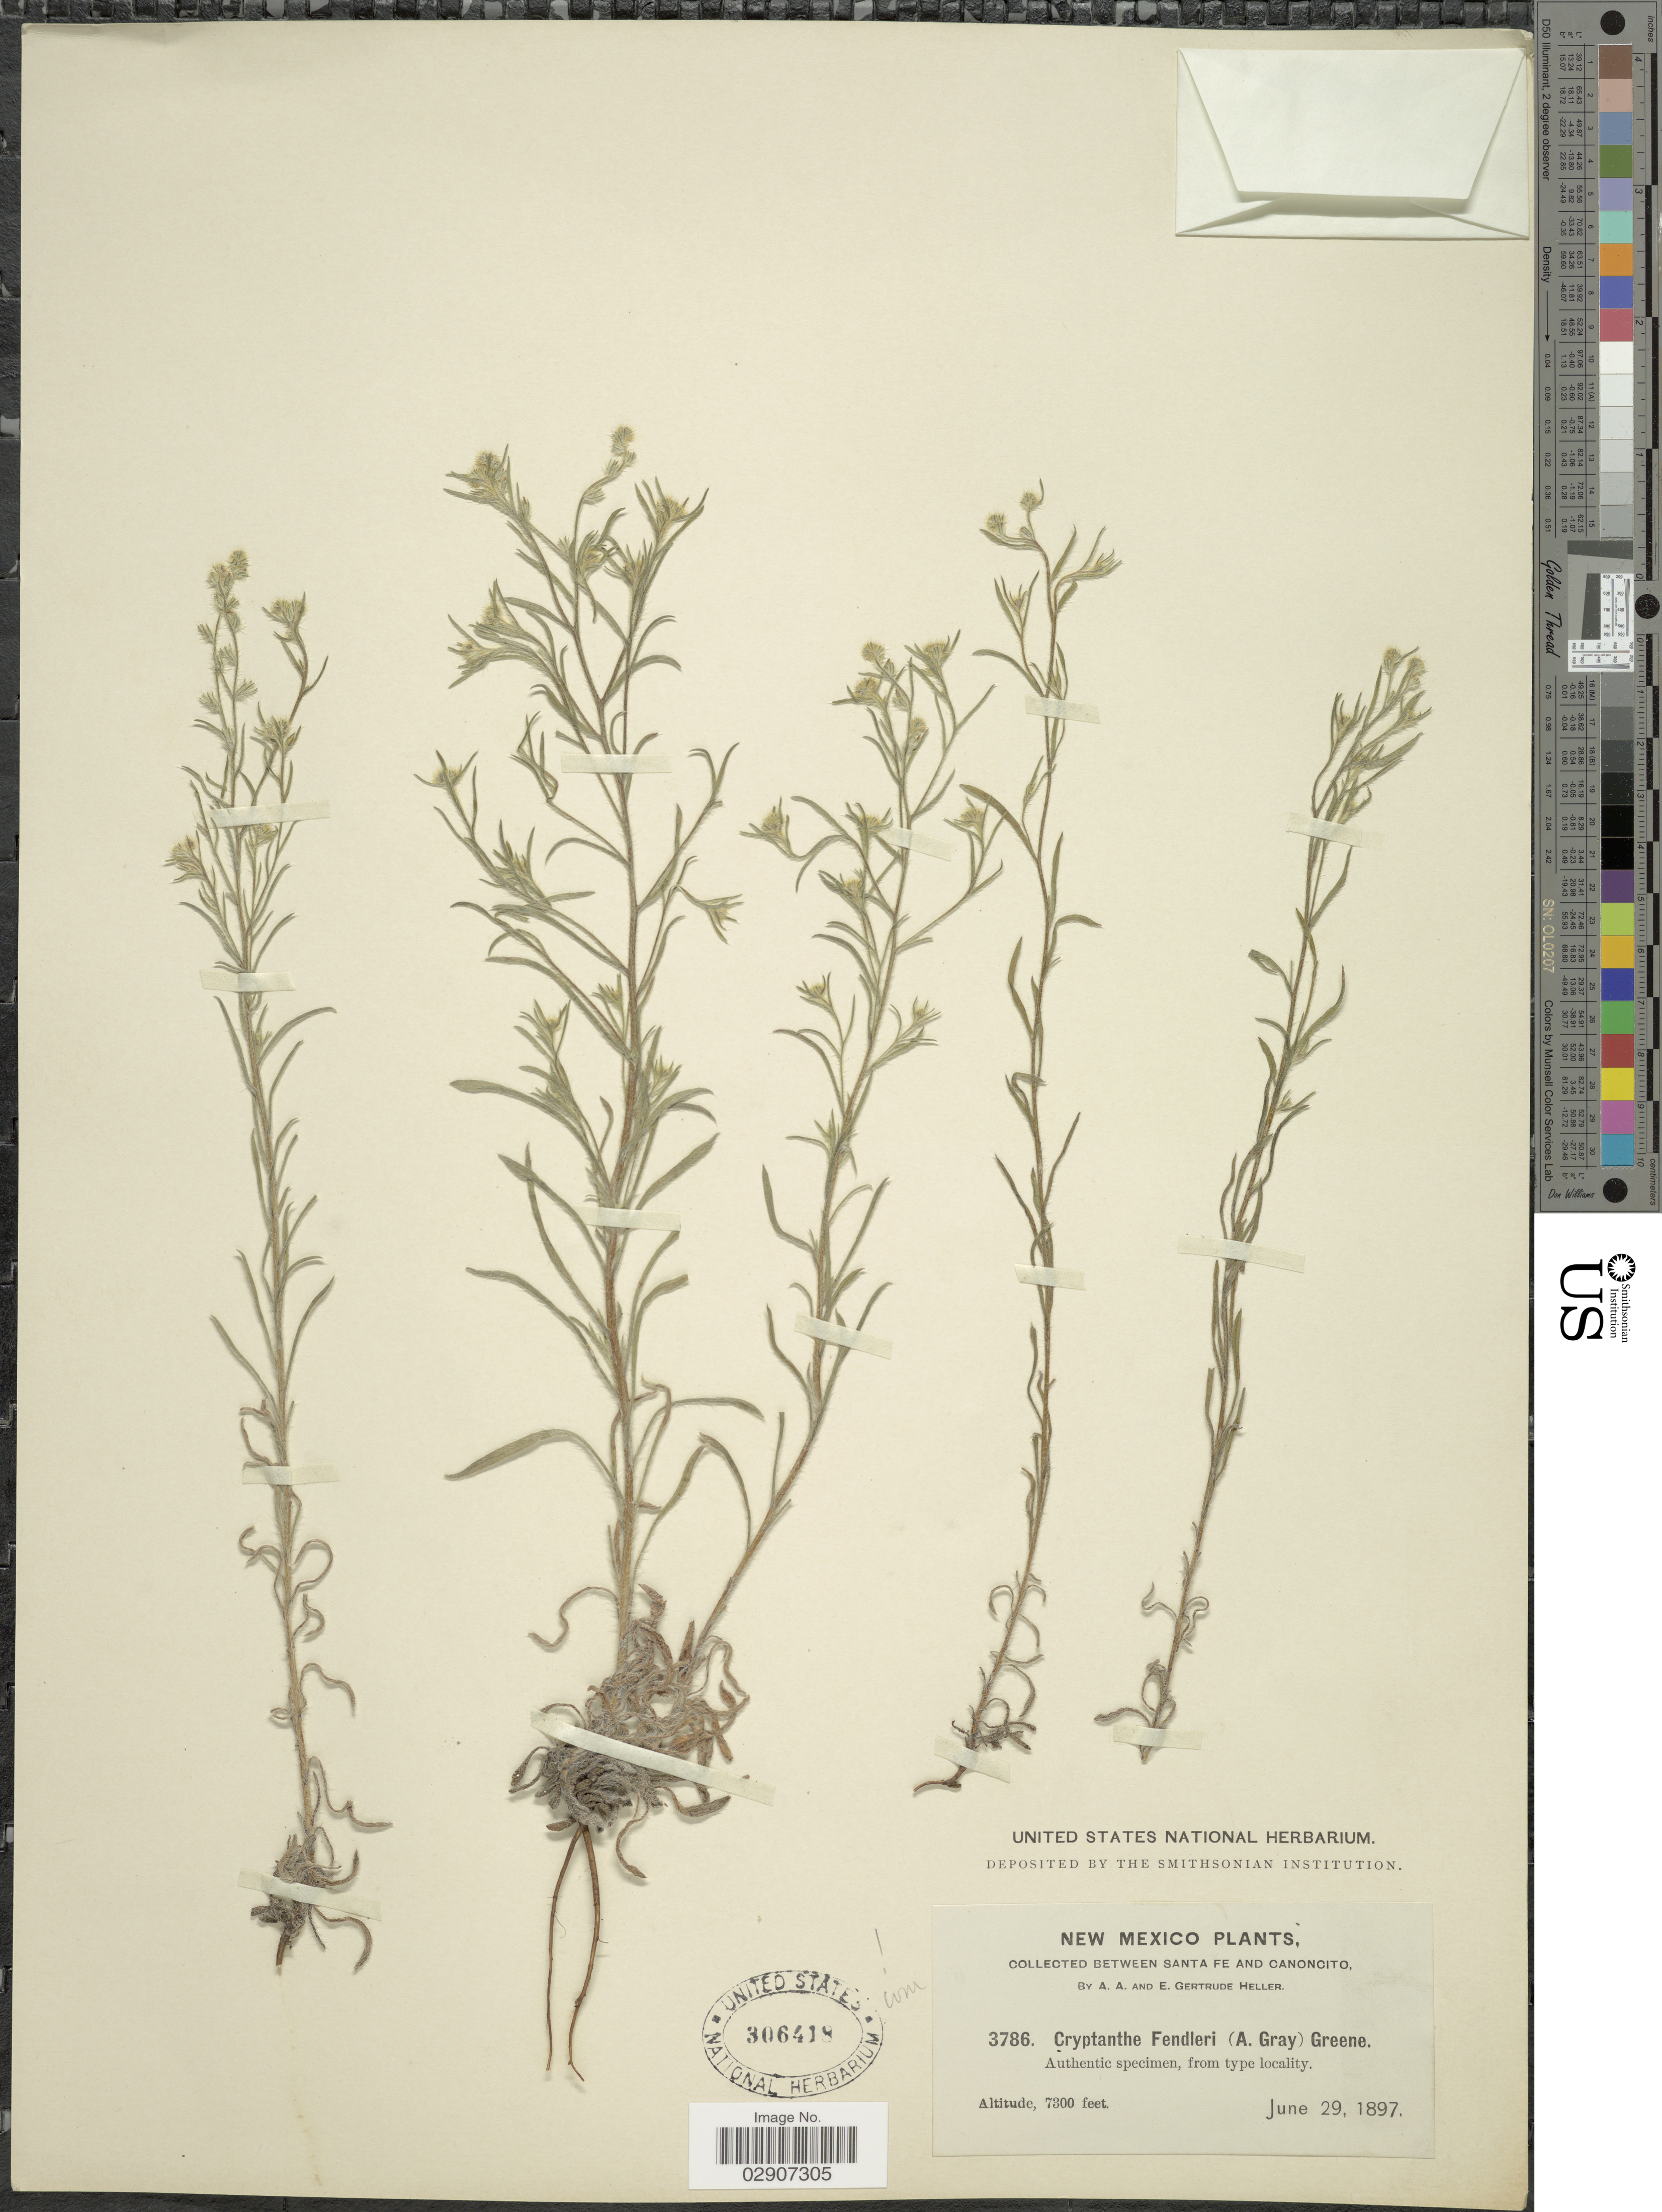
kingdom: Plantae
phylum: Tracheophyta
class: Magnoliopsida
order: Boraginales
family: Boraginaceae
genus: Cryptantha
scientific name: Cryptantha fendleri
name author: (A. Gray) Greene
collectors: A. A. Heller & E. Gertrude Heller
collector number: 3786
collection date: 1897-06-29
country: United States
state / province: New Mexico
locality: Between Santa Fe and Canoncito.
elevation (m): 2225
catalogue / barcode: US 306418